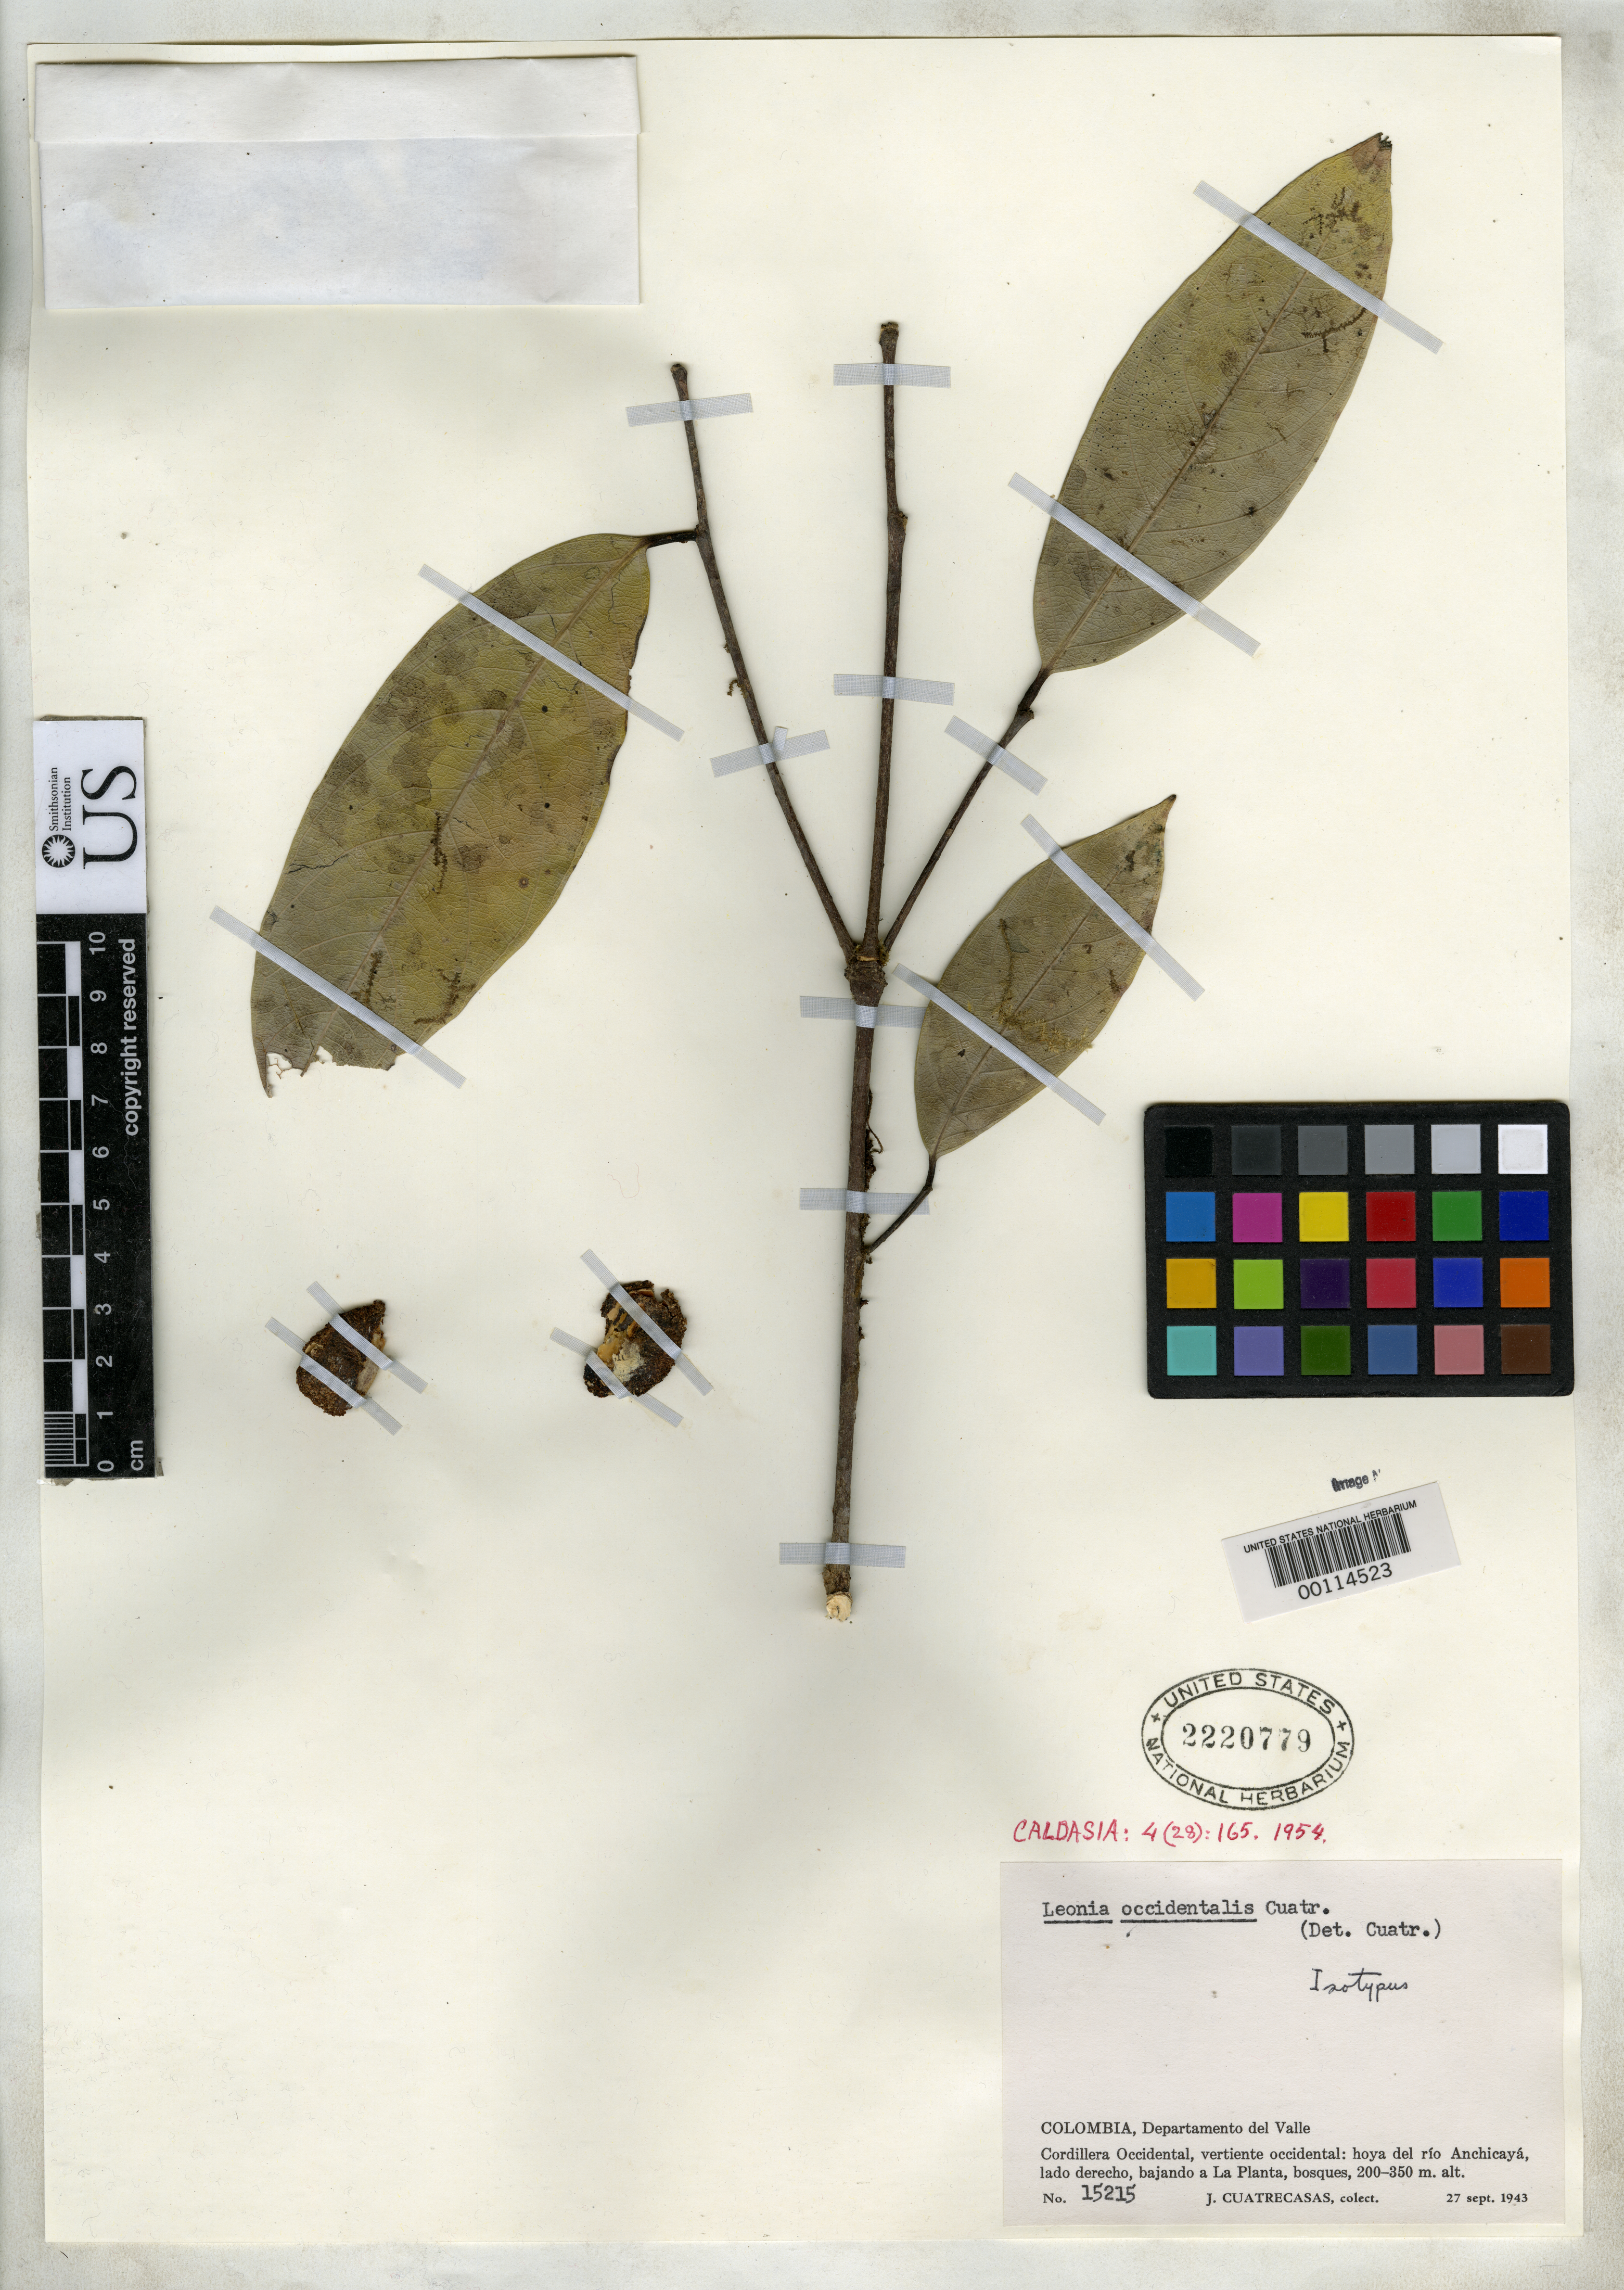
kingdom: Plantae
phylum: Tracheophyta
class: Magnoliopsida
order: Malpighiales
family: Violaceae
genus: Leonia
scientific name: Leonia occidentalis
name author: Cuatrec.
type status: Isotype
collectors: J. Cuatrecasas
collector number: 15215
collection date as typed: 27 Sep 1943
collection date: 1943-09-27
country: Colombia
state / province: Valle del Cauca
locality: Anchicaya R.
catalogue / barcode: US 2220779